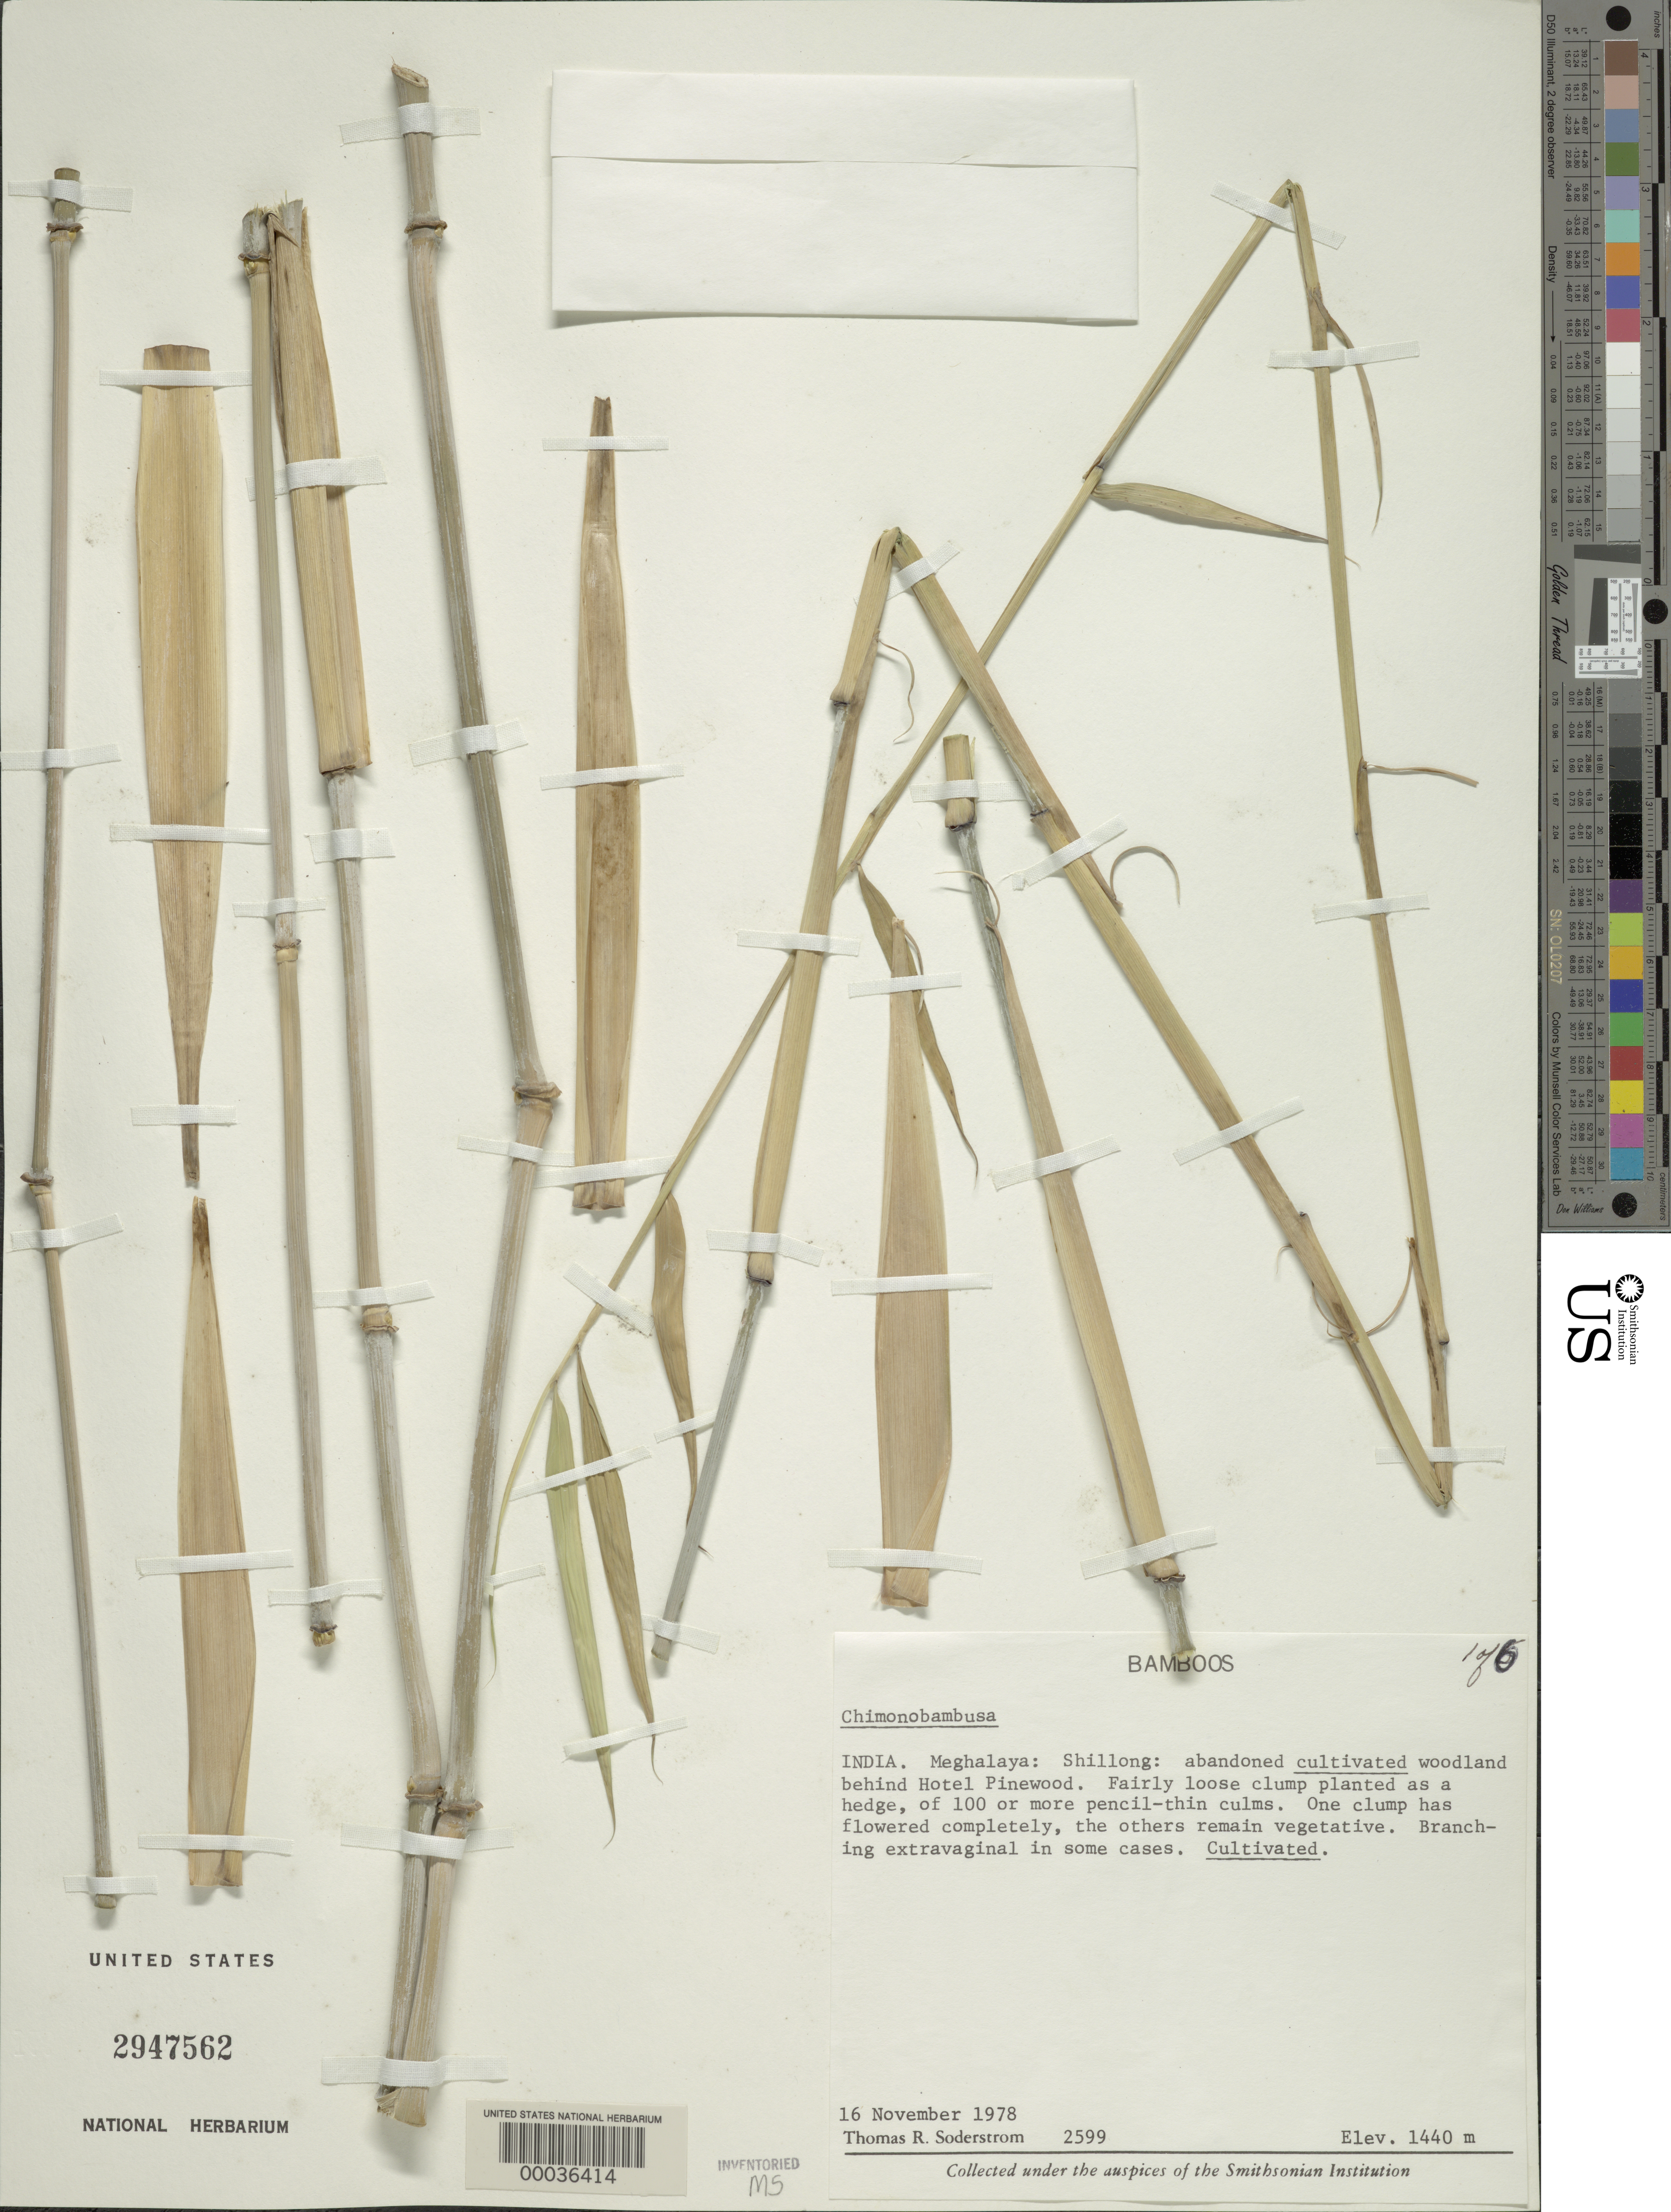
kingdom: Plantae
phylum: Tracheophyta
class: Liliopsida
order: Poales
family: Poaceae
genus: Drepanostachyum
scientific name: Drepanostachyum khasianum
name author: (Munro) Keng f.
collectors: T. R. Soderstrom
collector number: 2599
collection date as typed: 16 Nov 1978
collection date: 1978-11-16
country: India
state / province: Meghalaya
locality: Meghalaya, shillong, behind hotel pinewood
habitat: Abandoned cultivated woodland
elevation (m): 1440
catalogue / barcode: US 2947562